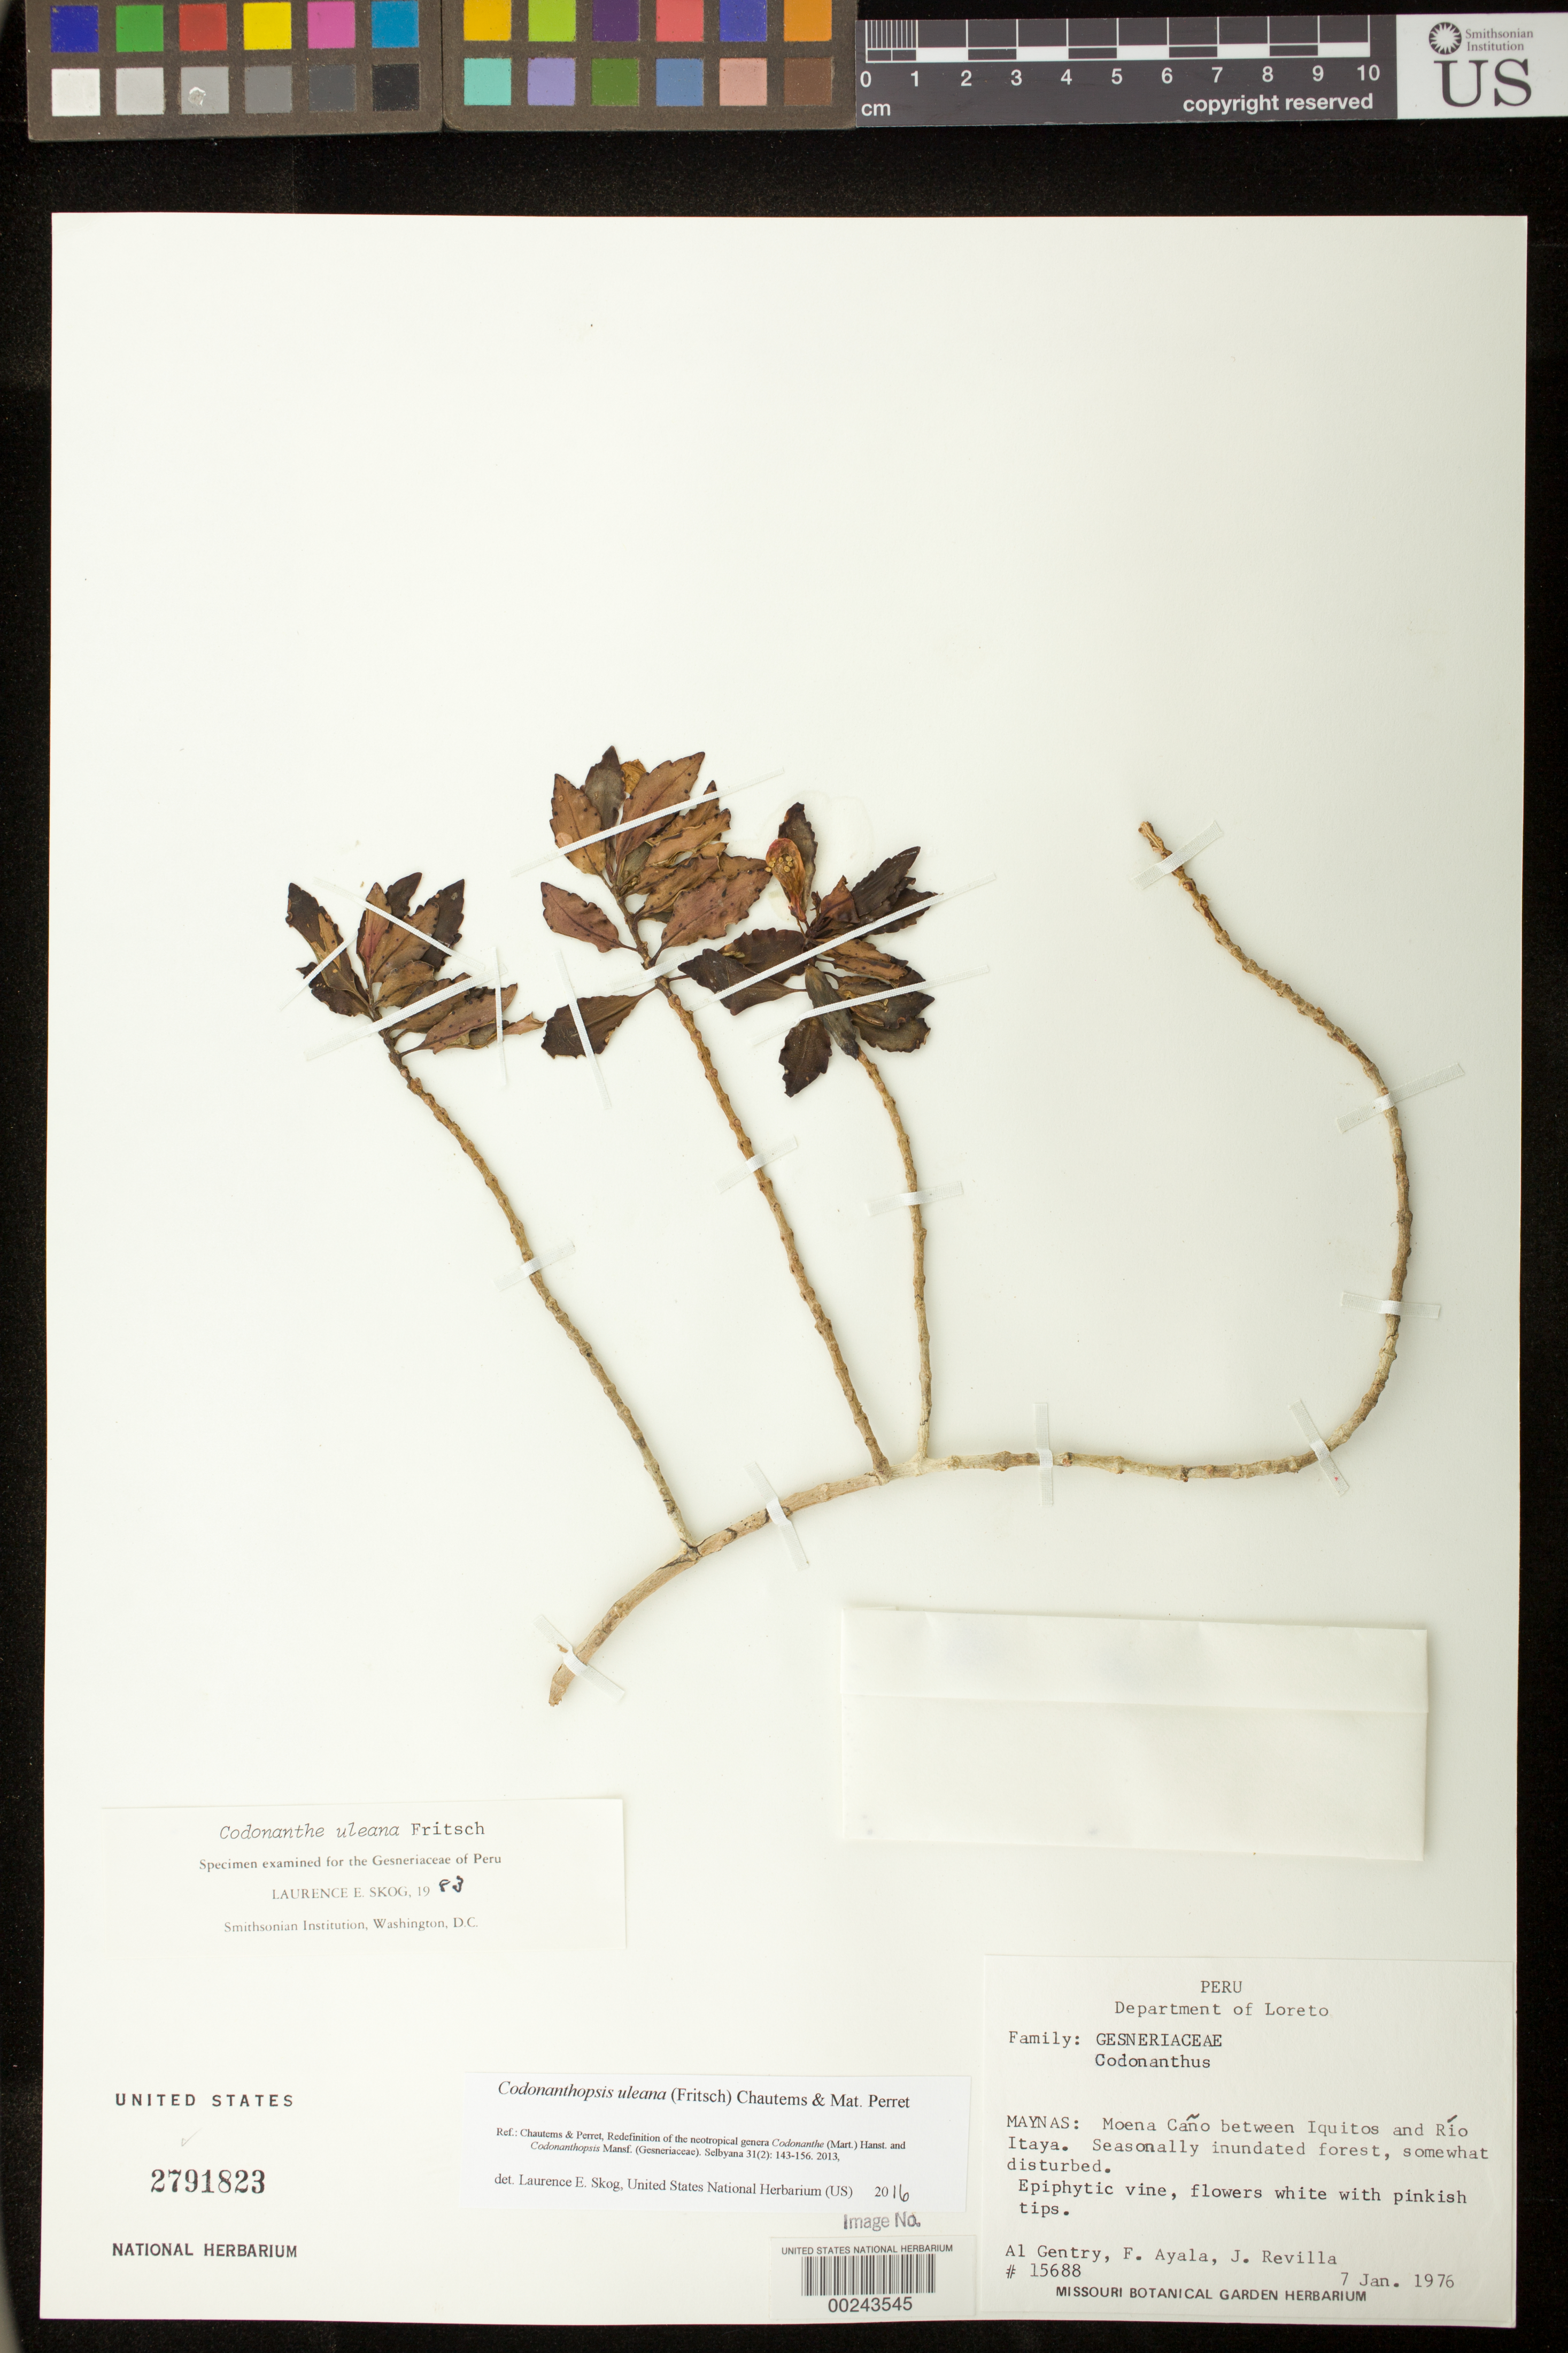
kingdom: Plantae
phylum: Tracheophyta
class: Magnoliopsida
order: Lamiales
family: Gesneriaceae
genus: Codonanthopsis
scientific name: Codonanthopsis uleana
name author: (Fritsch) Chautems & Mat.Perret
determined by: Skog, Laurence E.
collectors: A. H. Gentry, F. Ayala F. & J. Revilla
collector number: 15688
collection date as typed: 07 Jan 1976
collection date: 1976-01-07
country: Peru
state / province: Loreto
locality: Prov. Maynas; Moena Cano between Iquitos and Rio Itaya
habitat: Seasonally inundated forest, somewhat disturbed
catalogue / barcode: US 2791823